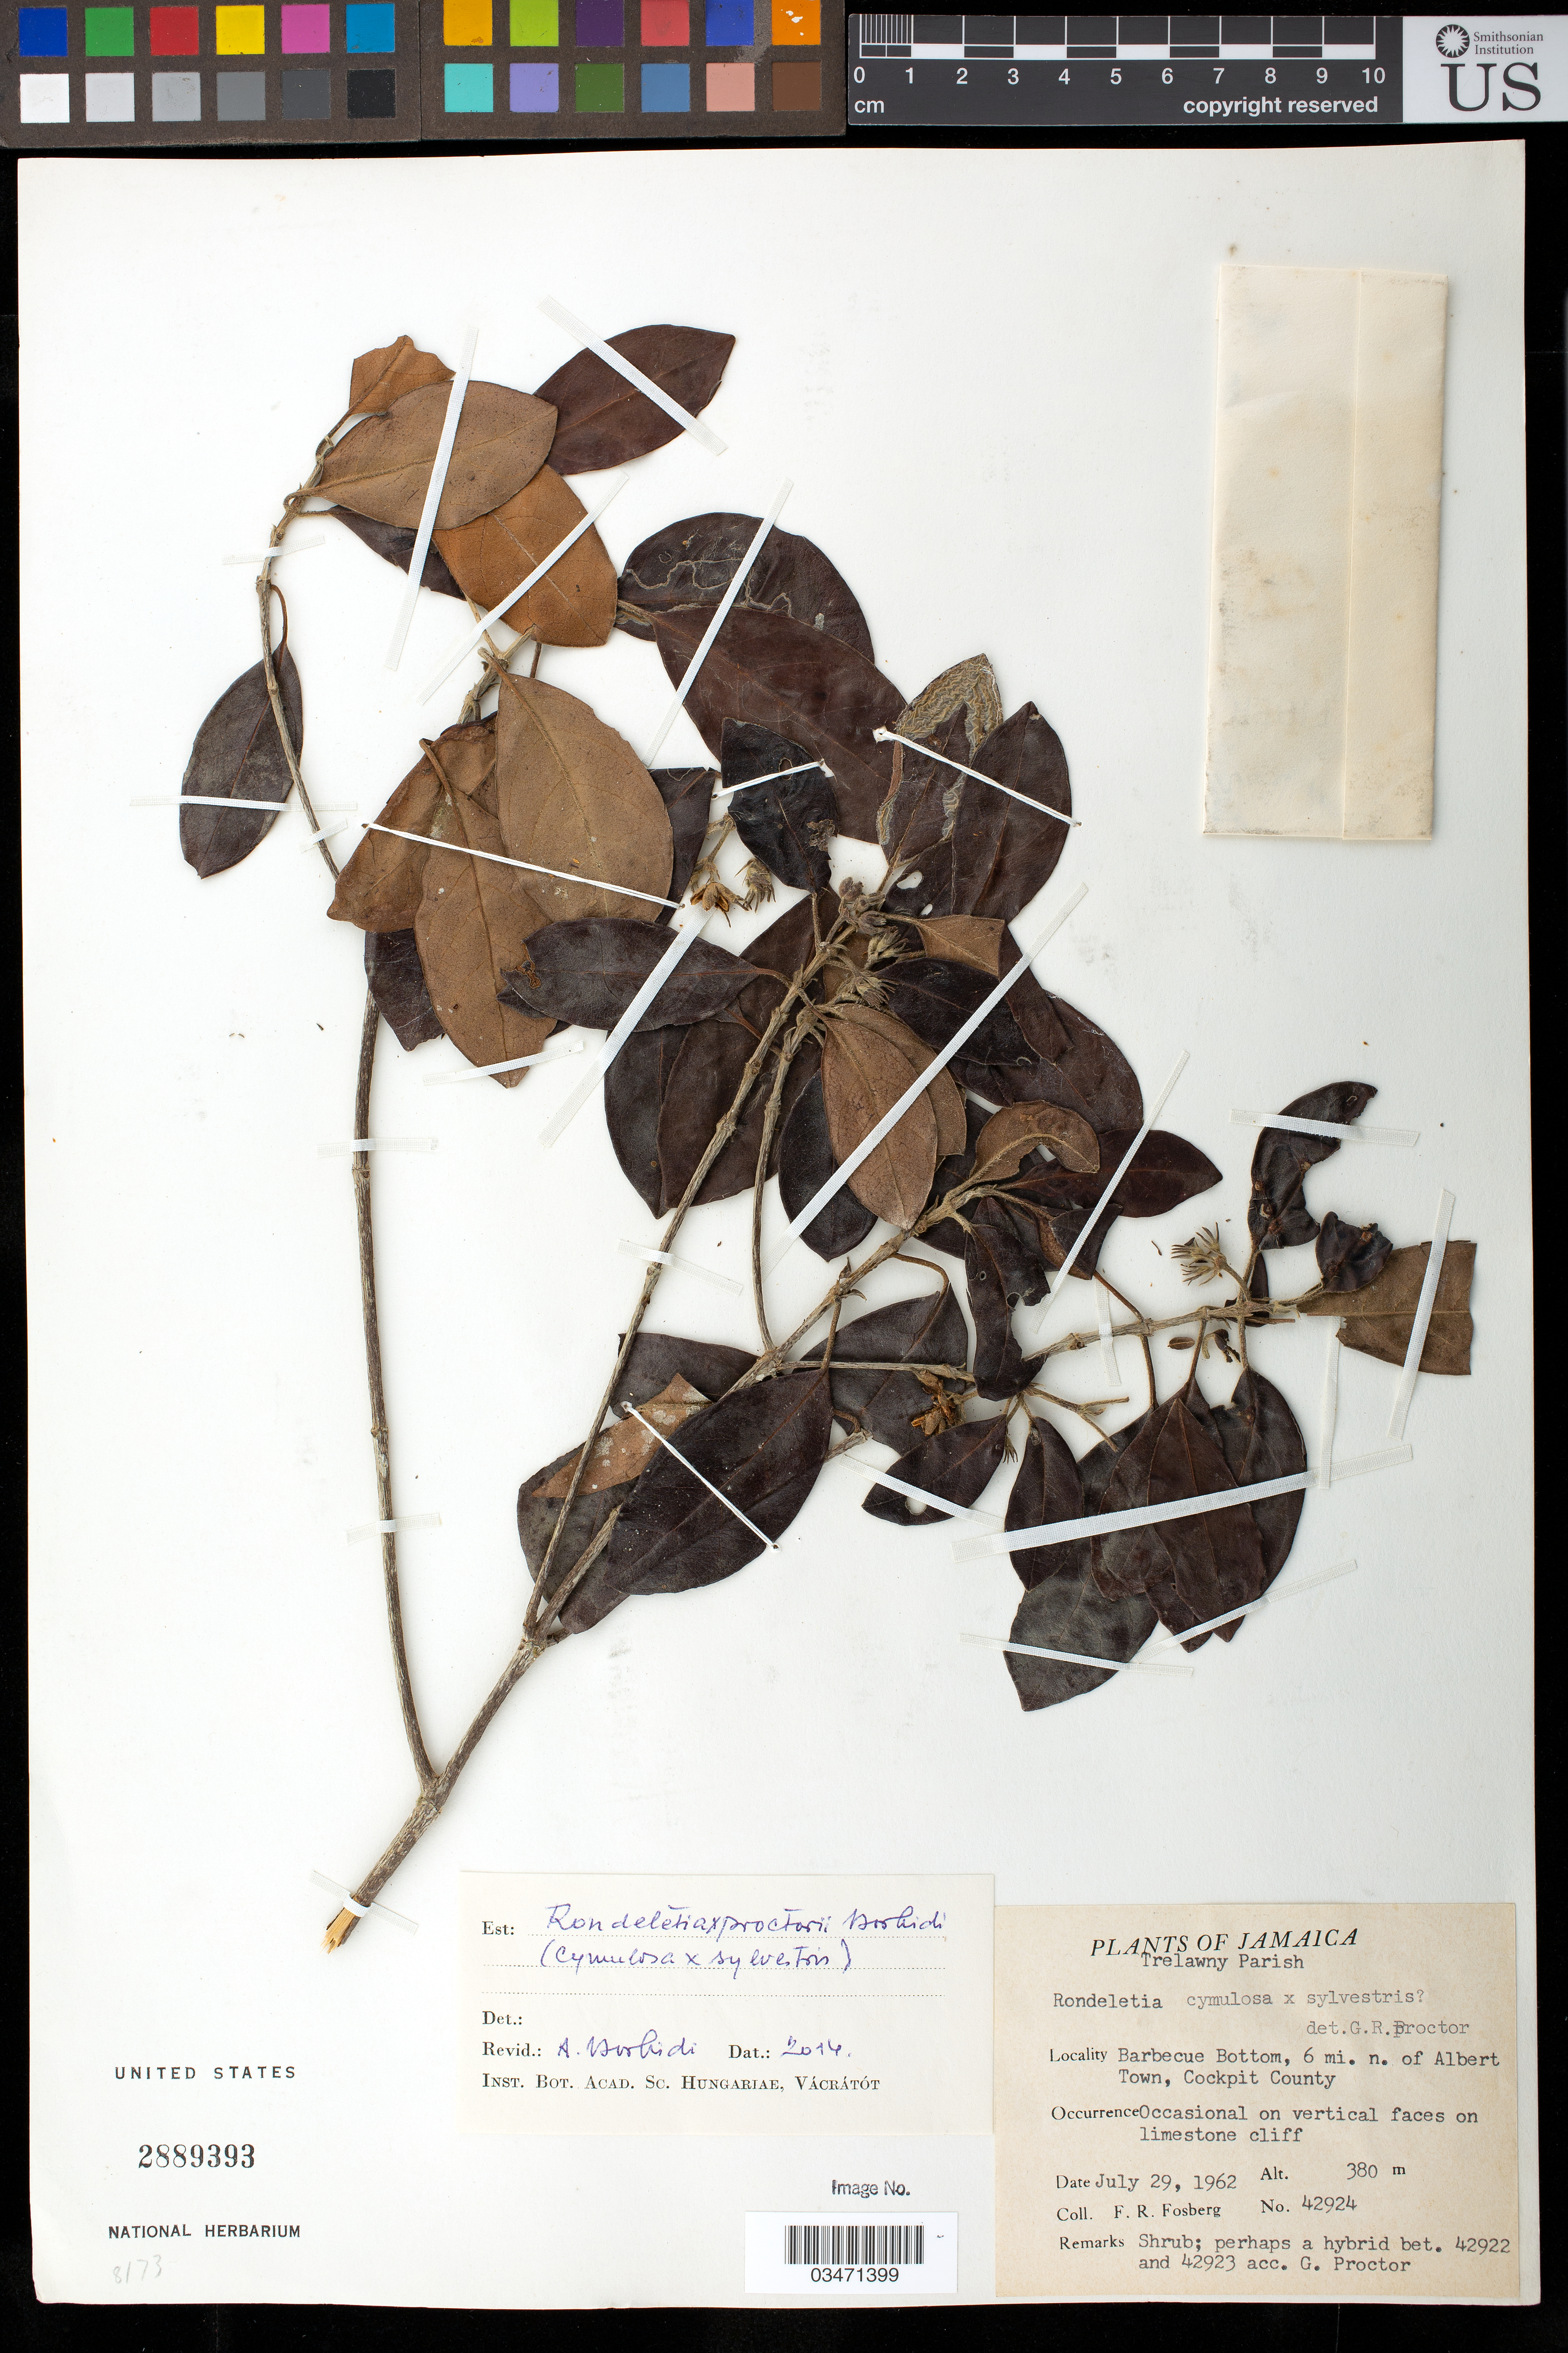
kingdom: Plantae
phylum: Tracheophyta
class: Magnoliopsida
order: Gentianales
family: Rubiaceae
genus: Rondeletia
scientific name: Rondeletia cymulosa x R. sylvestris S. Moore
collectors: F. R. Fosberg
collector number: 42924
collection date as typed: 29 Jul 1962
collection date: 1962-07-29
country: Jamaica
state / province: Trelawny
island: Jamaica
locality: Barbecue Bottom, 6 mi N of Albert Town, Cockpit County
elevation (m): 380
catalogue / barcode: US 2889393